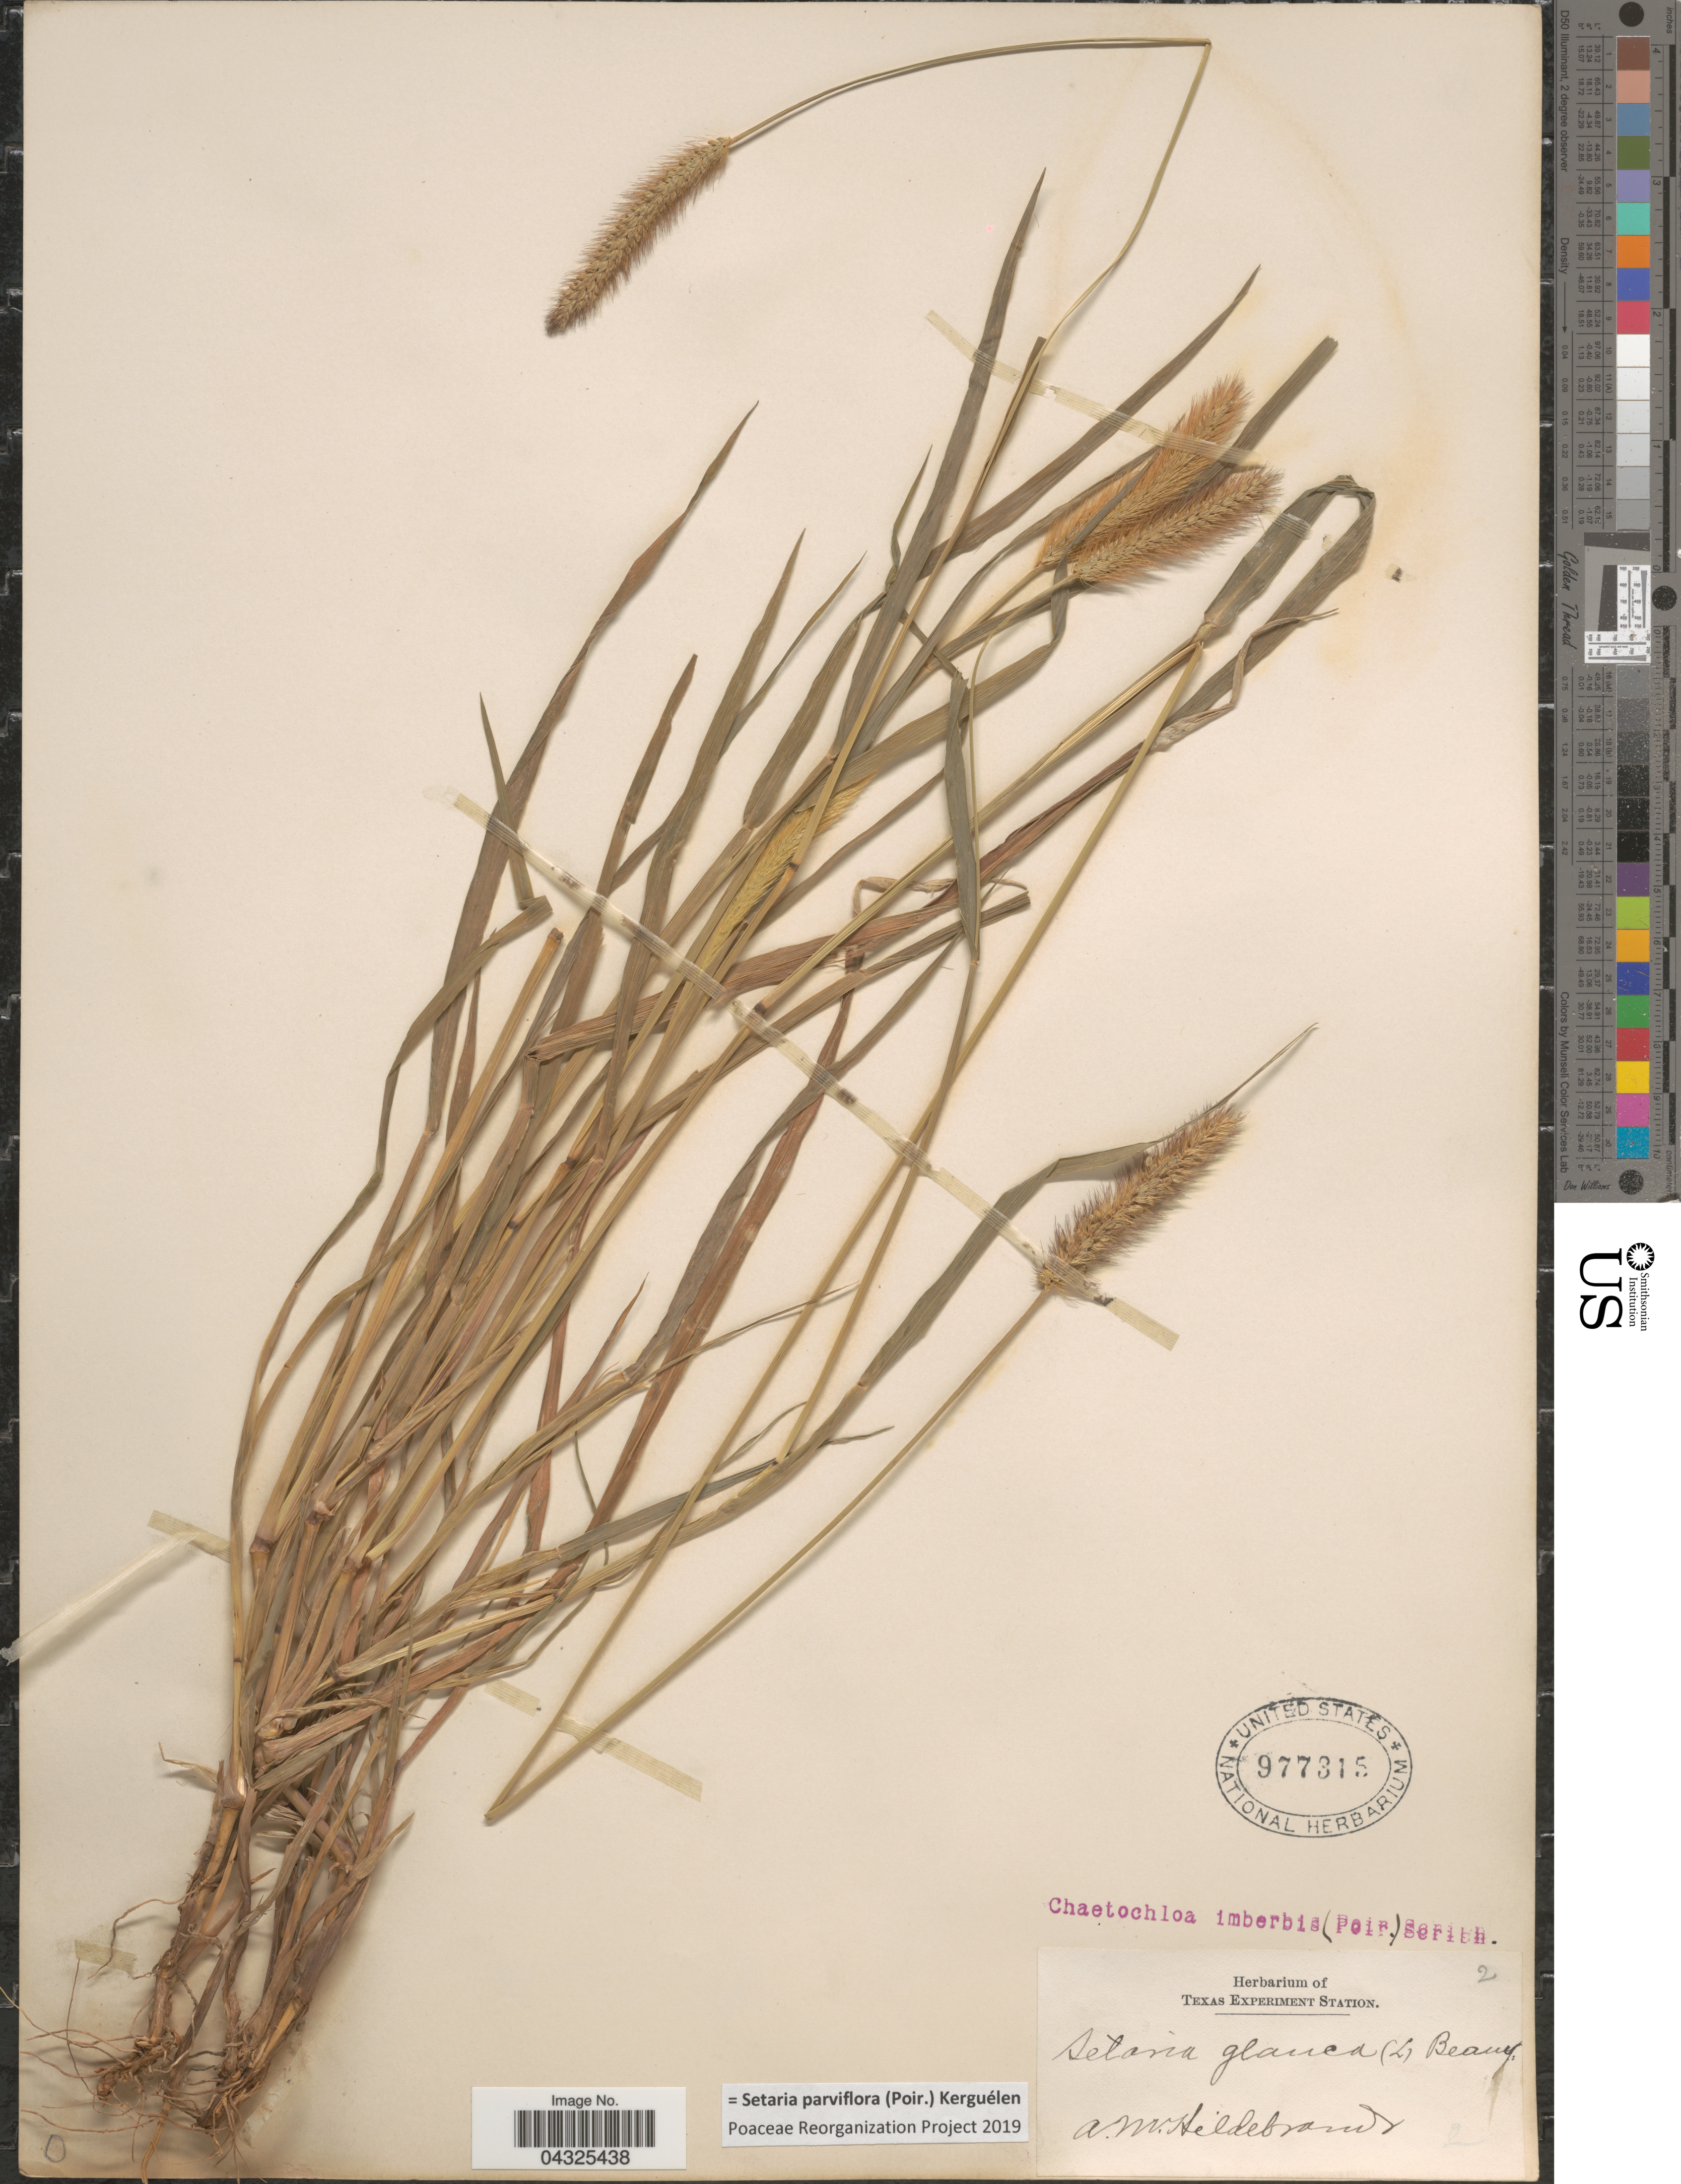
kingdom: Plantae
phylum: Tracheophyta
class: Liliopsida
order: Poales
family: Poaceae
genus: Setaria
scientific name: Setaria parviflora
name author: (Poir.) Kerguélen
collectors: A. Hildebrandt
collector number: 2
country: United States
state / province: Texas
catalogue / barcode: US 977315